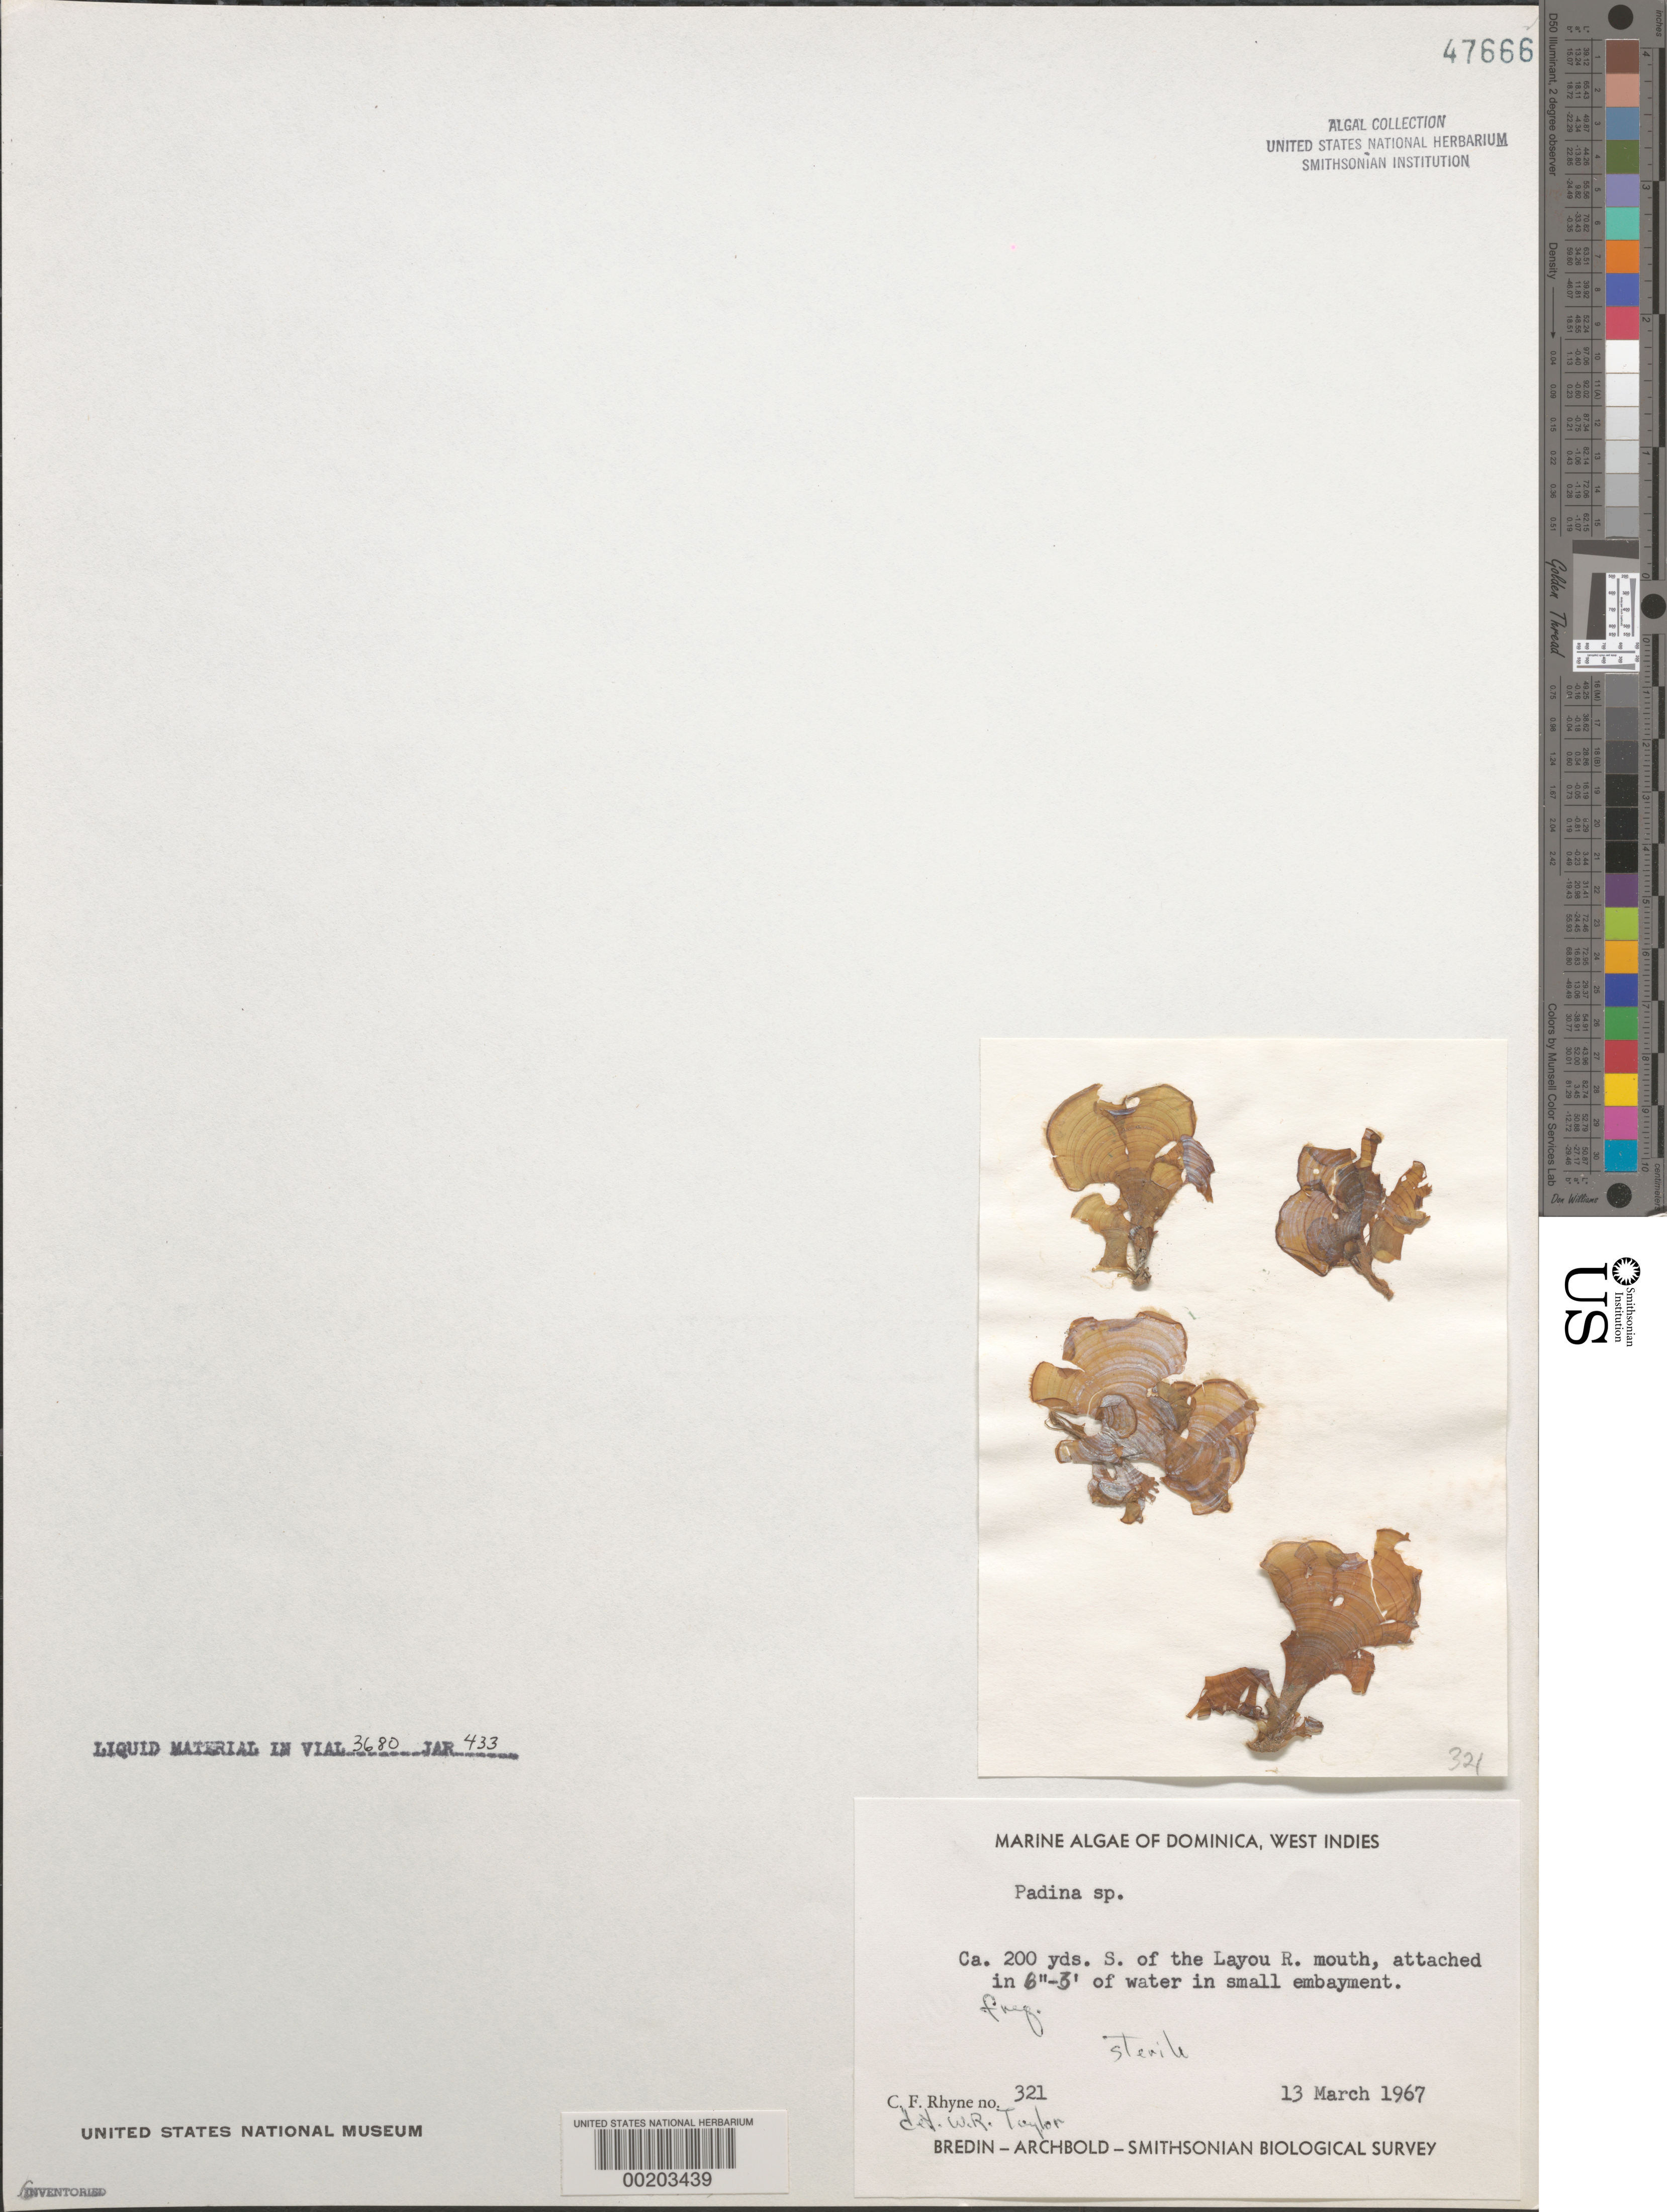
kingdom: Chromista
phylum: Ochrophyta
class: Phaeophyceae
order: Dictyotales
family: Dictyotaceae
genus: Padina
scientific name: Padina sp.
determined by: Taylor, William R.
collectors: C. Rhyne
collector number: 321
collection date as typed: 13 Mar 1967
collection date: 1967-03-13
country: Dominica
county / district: St. Joseph's Parish or St. Paul's Parish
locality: South of Layou River mouth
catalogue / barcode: US 47666